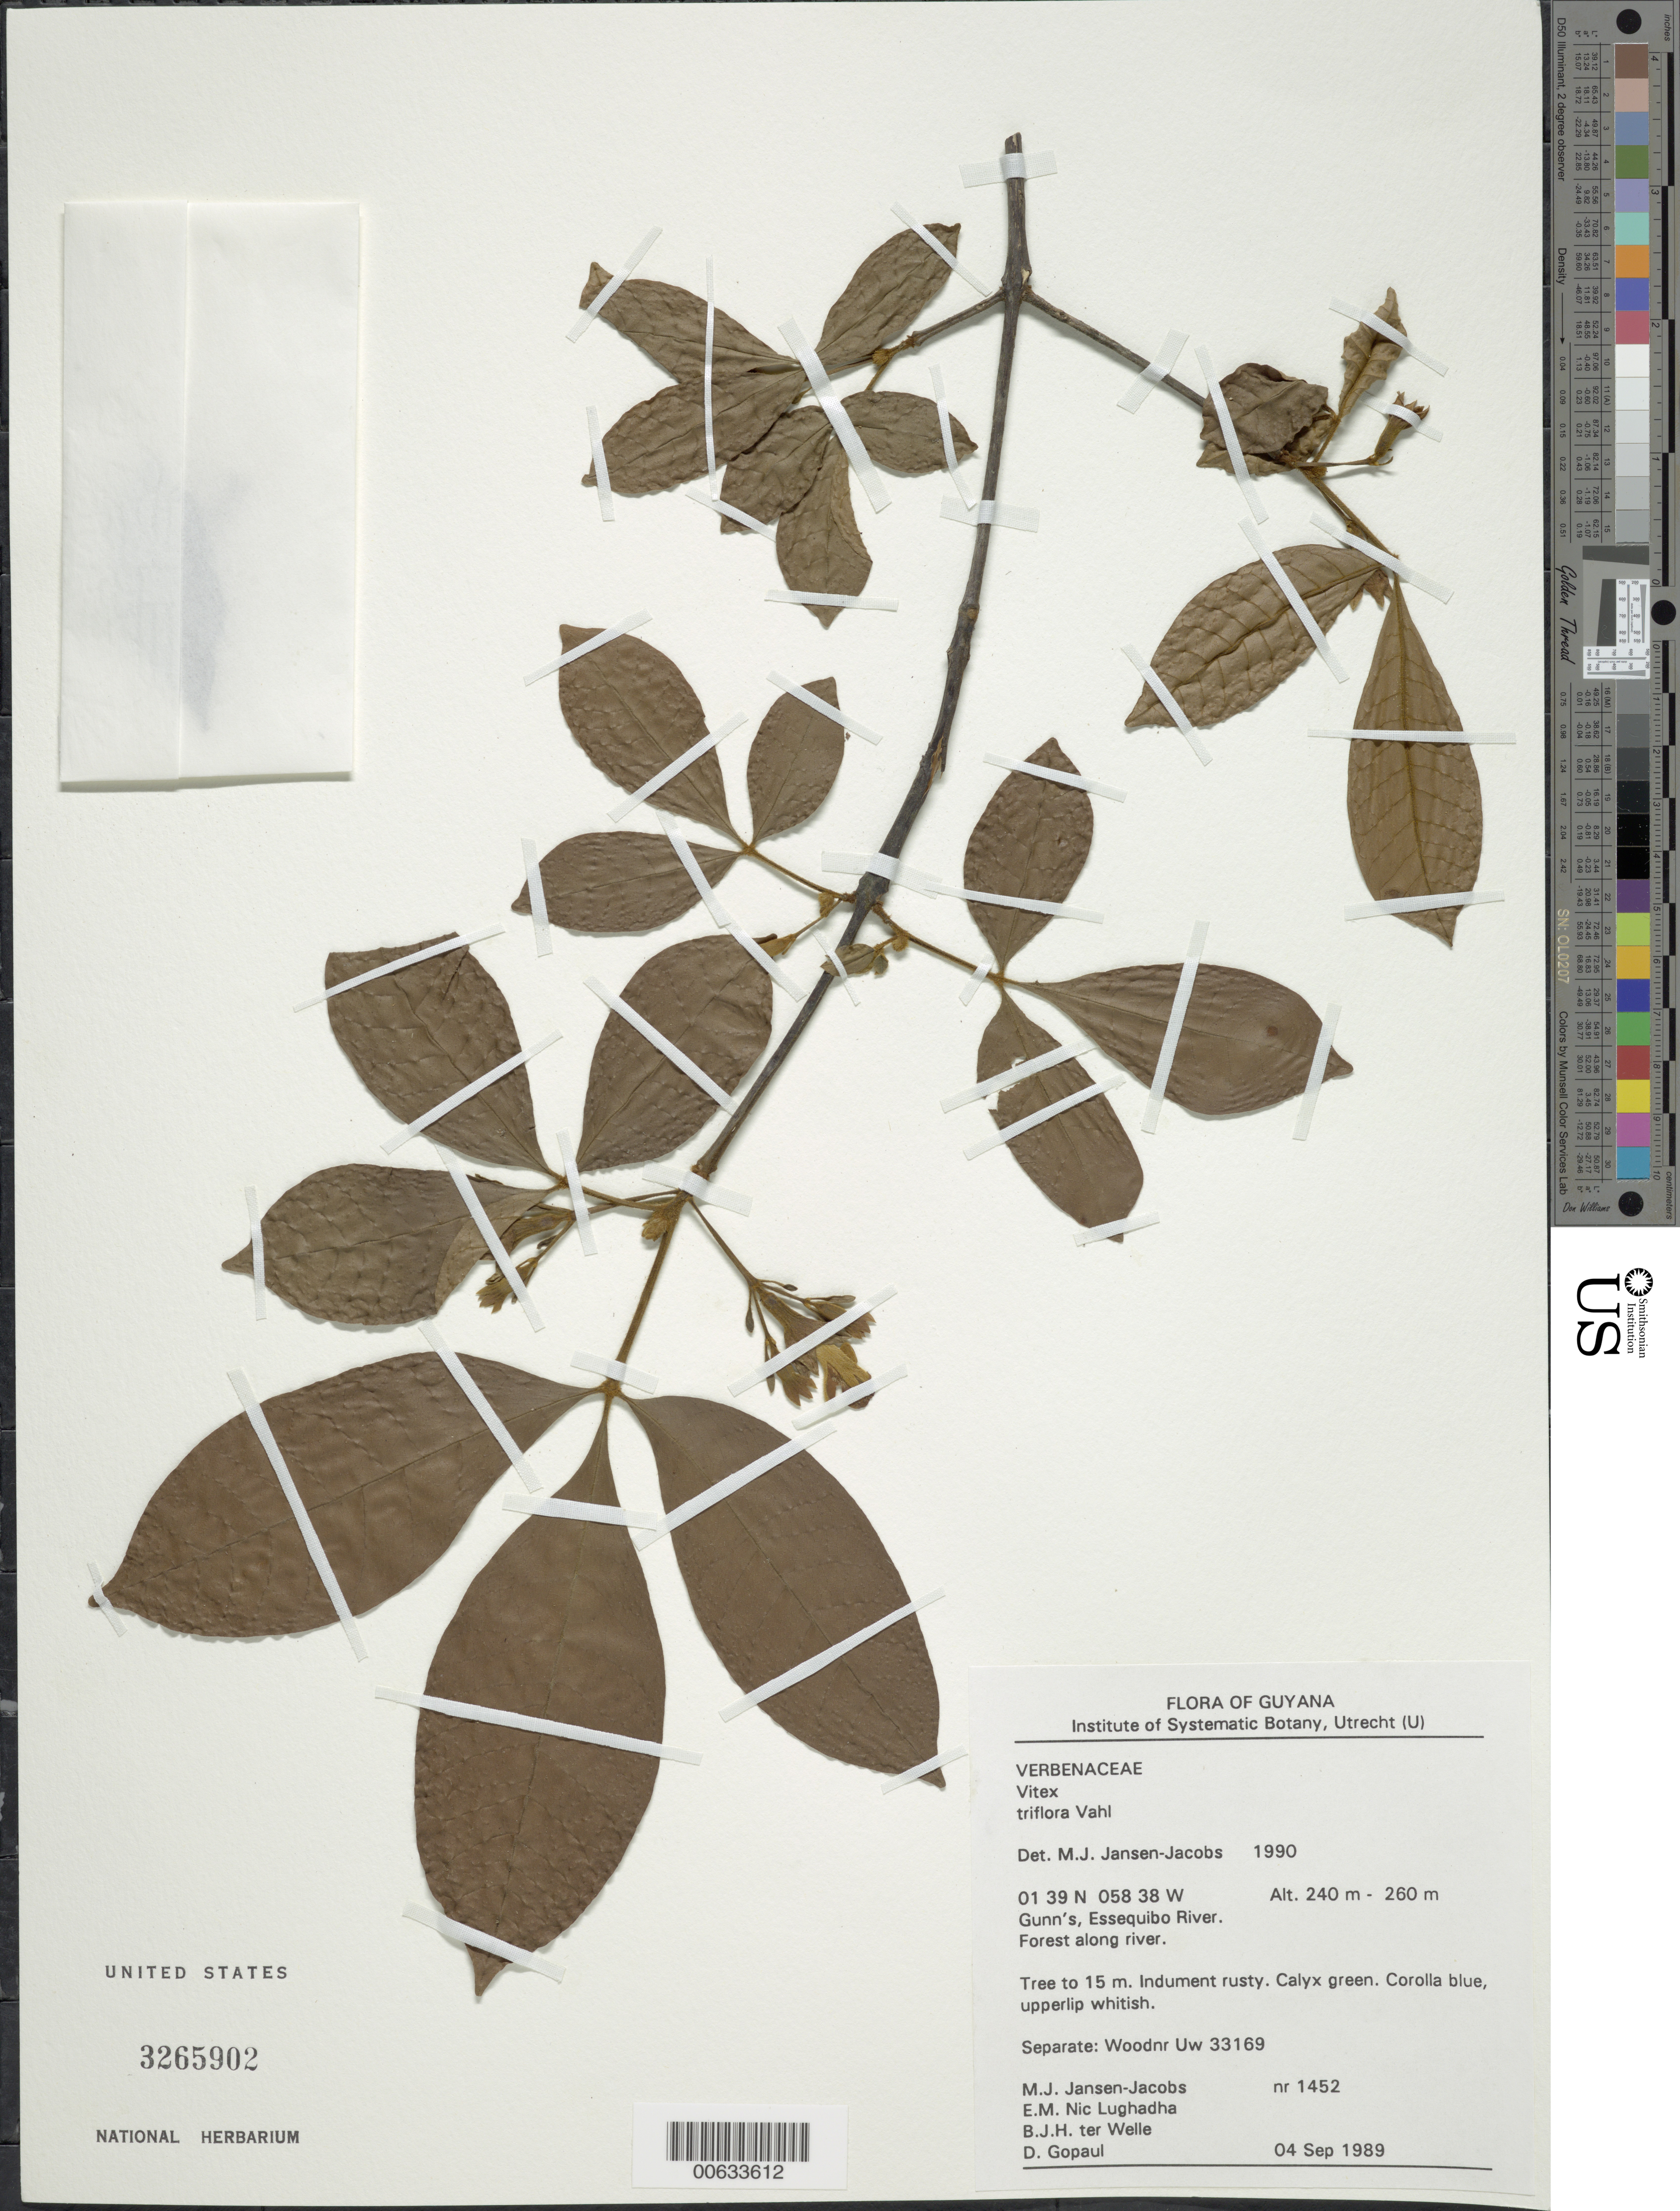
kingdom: Plantae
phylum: Tracheophyta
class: Magnoliopsida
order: Lamiales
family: Lamiaceae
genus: Vitex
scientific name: Vitex triflora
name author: Vahl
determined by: Jansen-Jacobs, M. J., (U), Nationaal Herbarium Nederland, Utrecht University branch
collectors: M. J. Jansen-Jacobs, E. Nic Lughadha, B. Welle & D. Gopaul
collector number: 1452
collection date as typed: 4-Sep-89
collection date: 1989-09-04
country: Guyana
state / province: U. Takutu-U. Essequibo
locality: Gunn's, Essequibo River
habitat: Forest along river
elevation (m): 240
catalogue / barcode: US 3265902